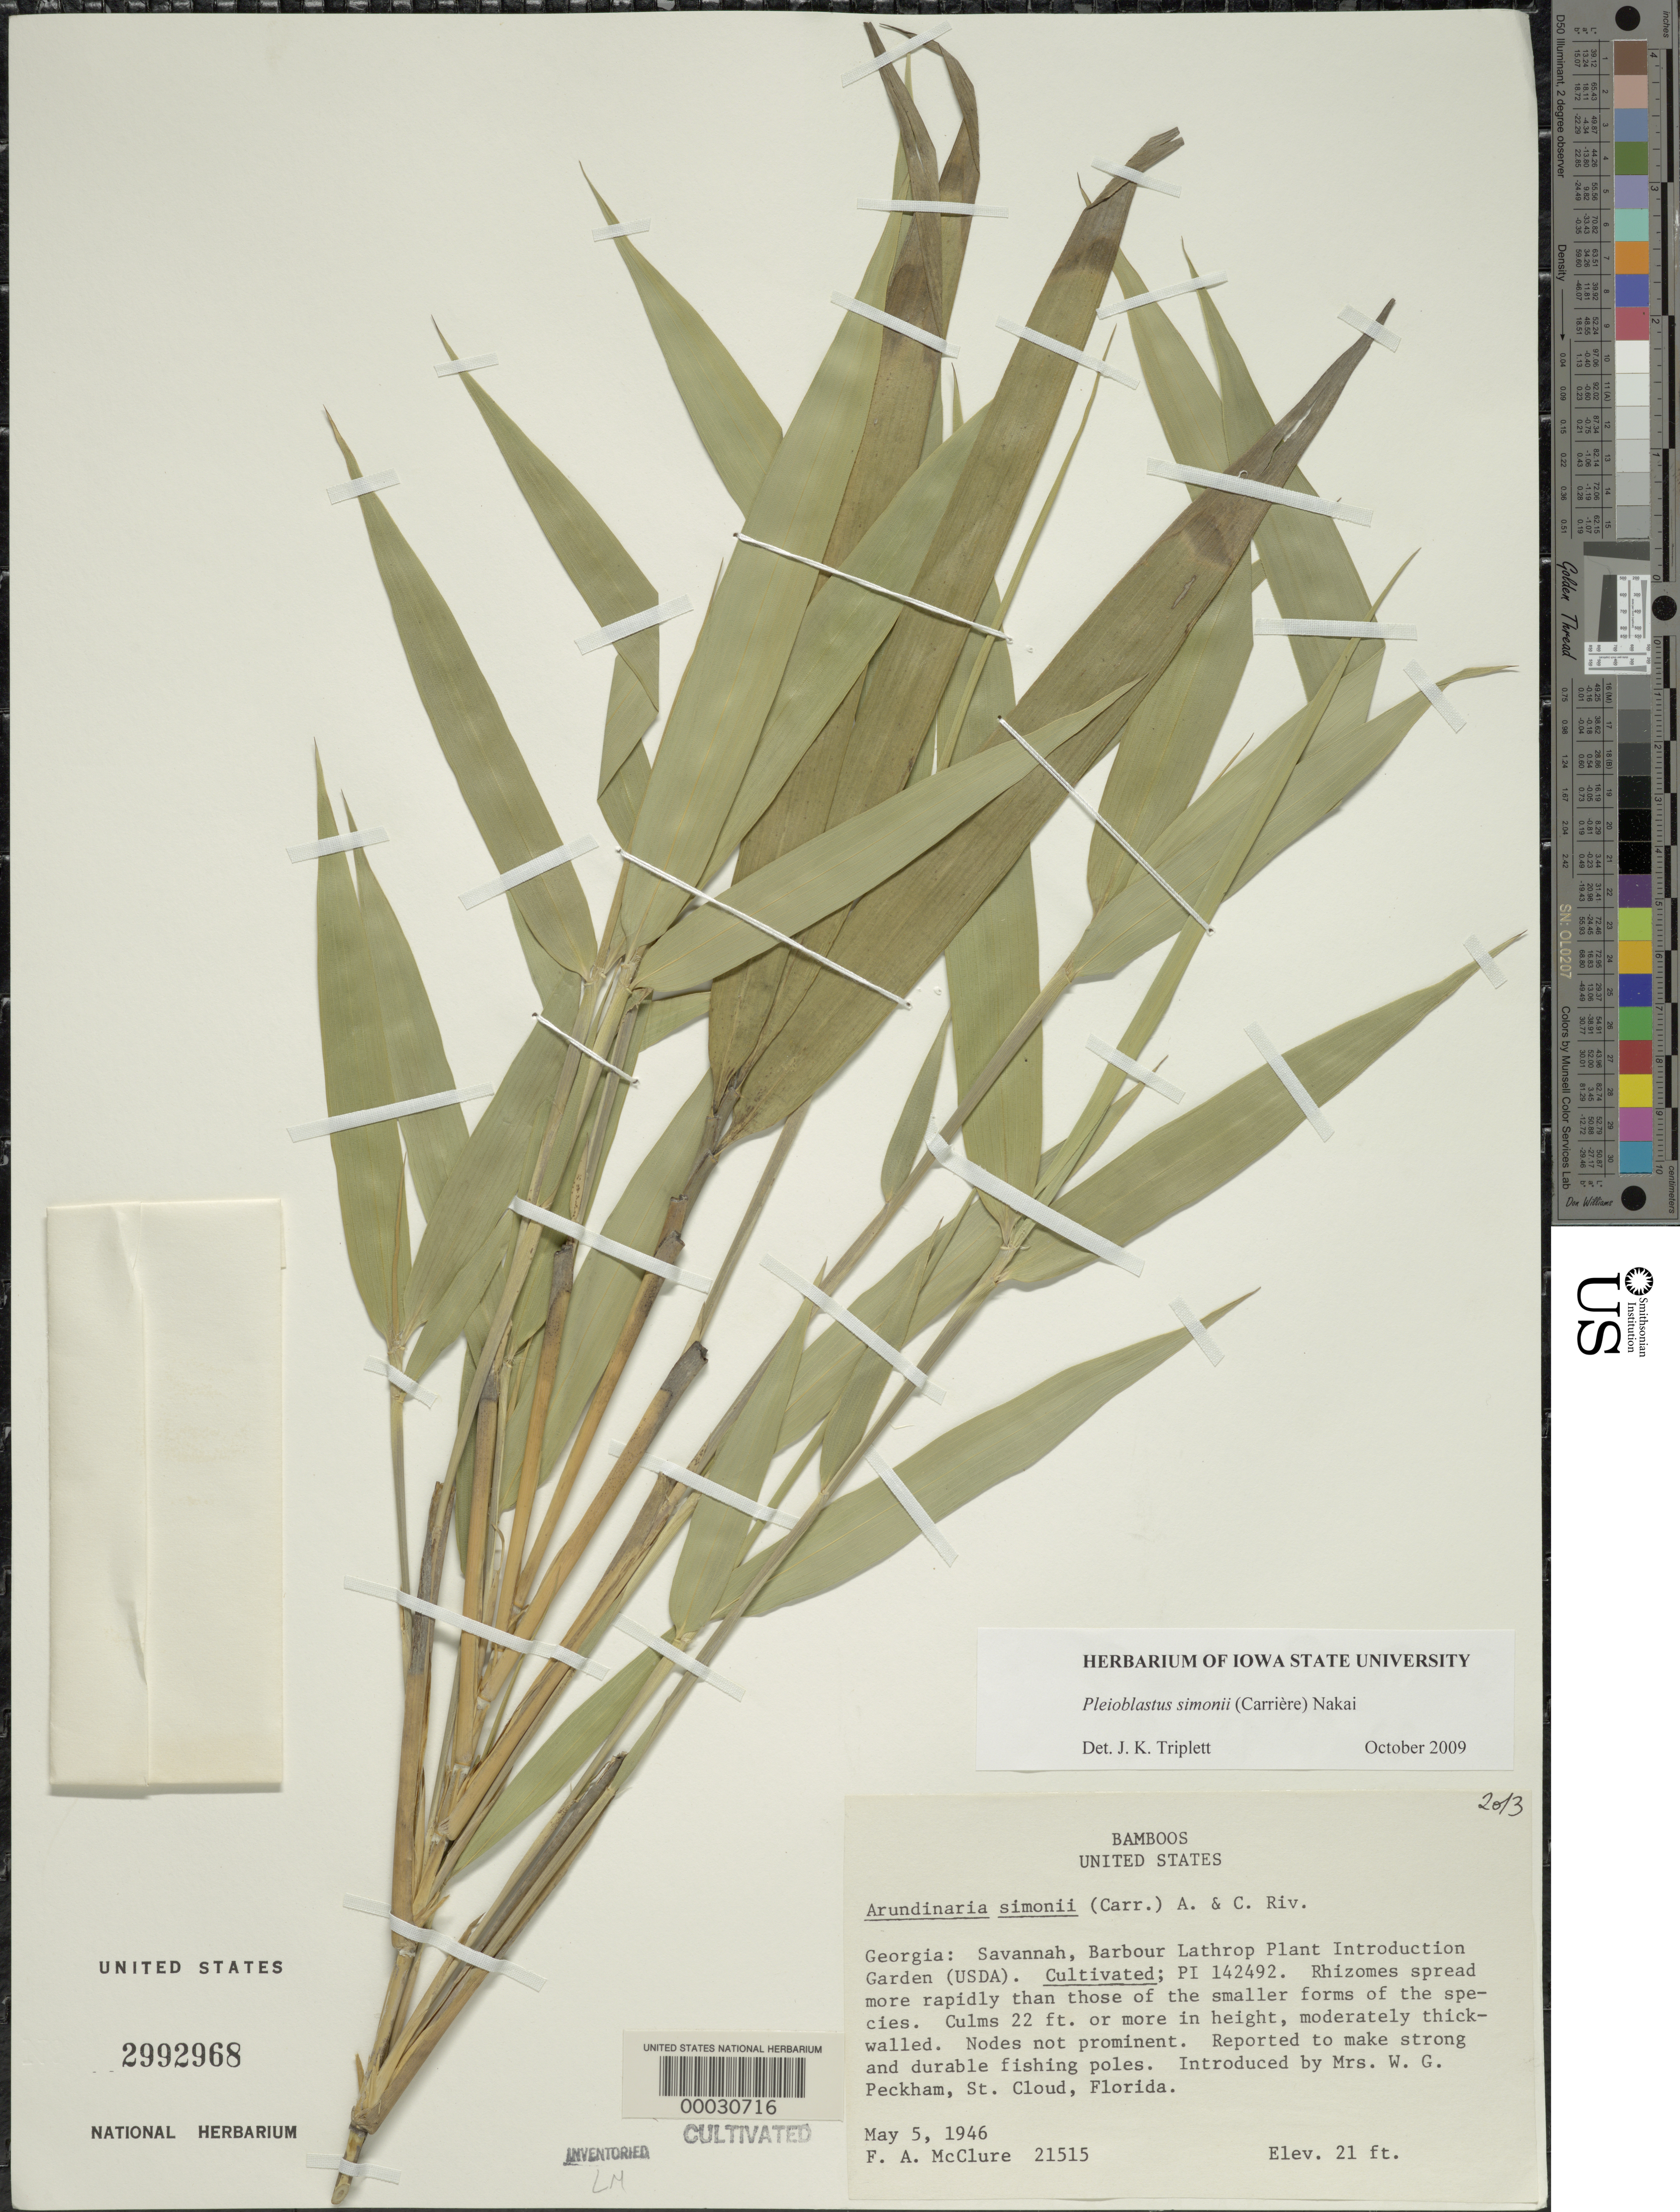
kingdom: Plantae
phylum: Tracheophyta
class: Liliopsida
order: Poales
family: Poaceae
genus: Pleioblastus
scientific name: Pleioblastus simonii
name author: (Carrière) Nakai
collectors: F. A. McClure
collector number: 21515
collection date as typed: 05 May 1946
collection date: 1946-05-05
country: United States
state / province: Georgia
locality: Barbour lathrop pland introduction garden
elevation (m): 6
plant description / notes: Indroduced by Mrs. W.G. Peckham, St. Cloud, Florida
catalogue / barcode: US 2992968